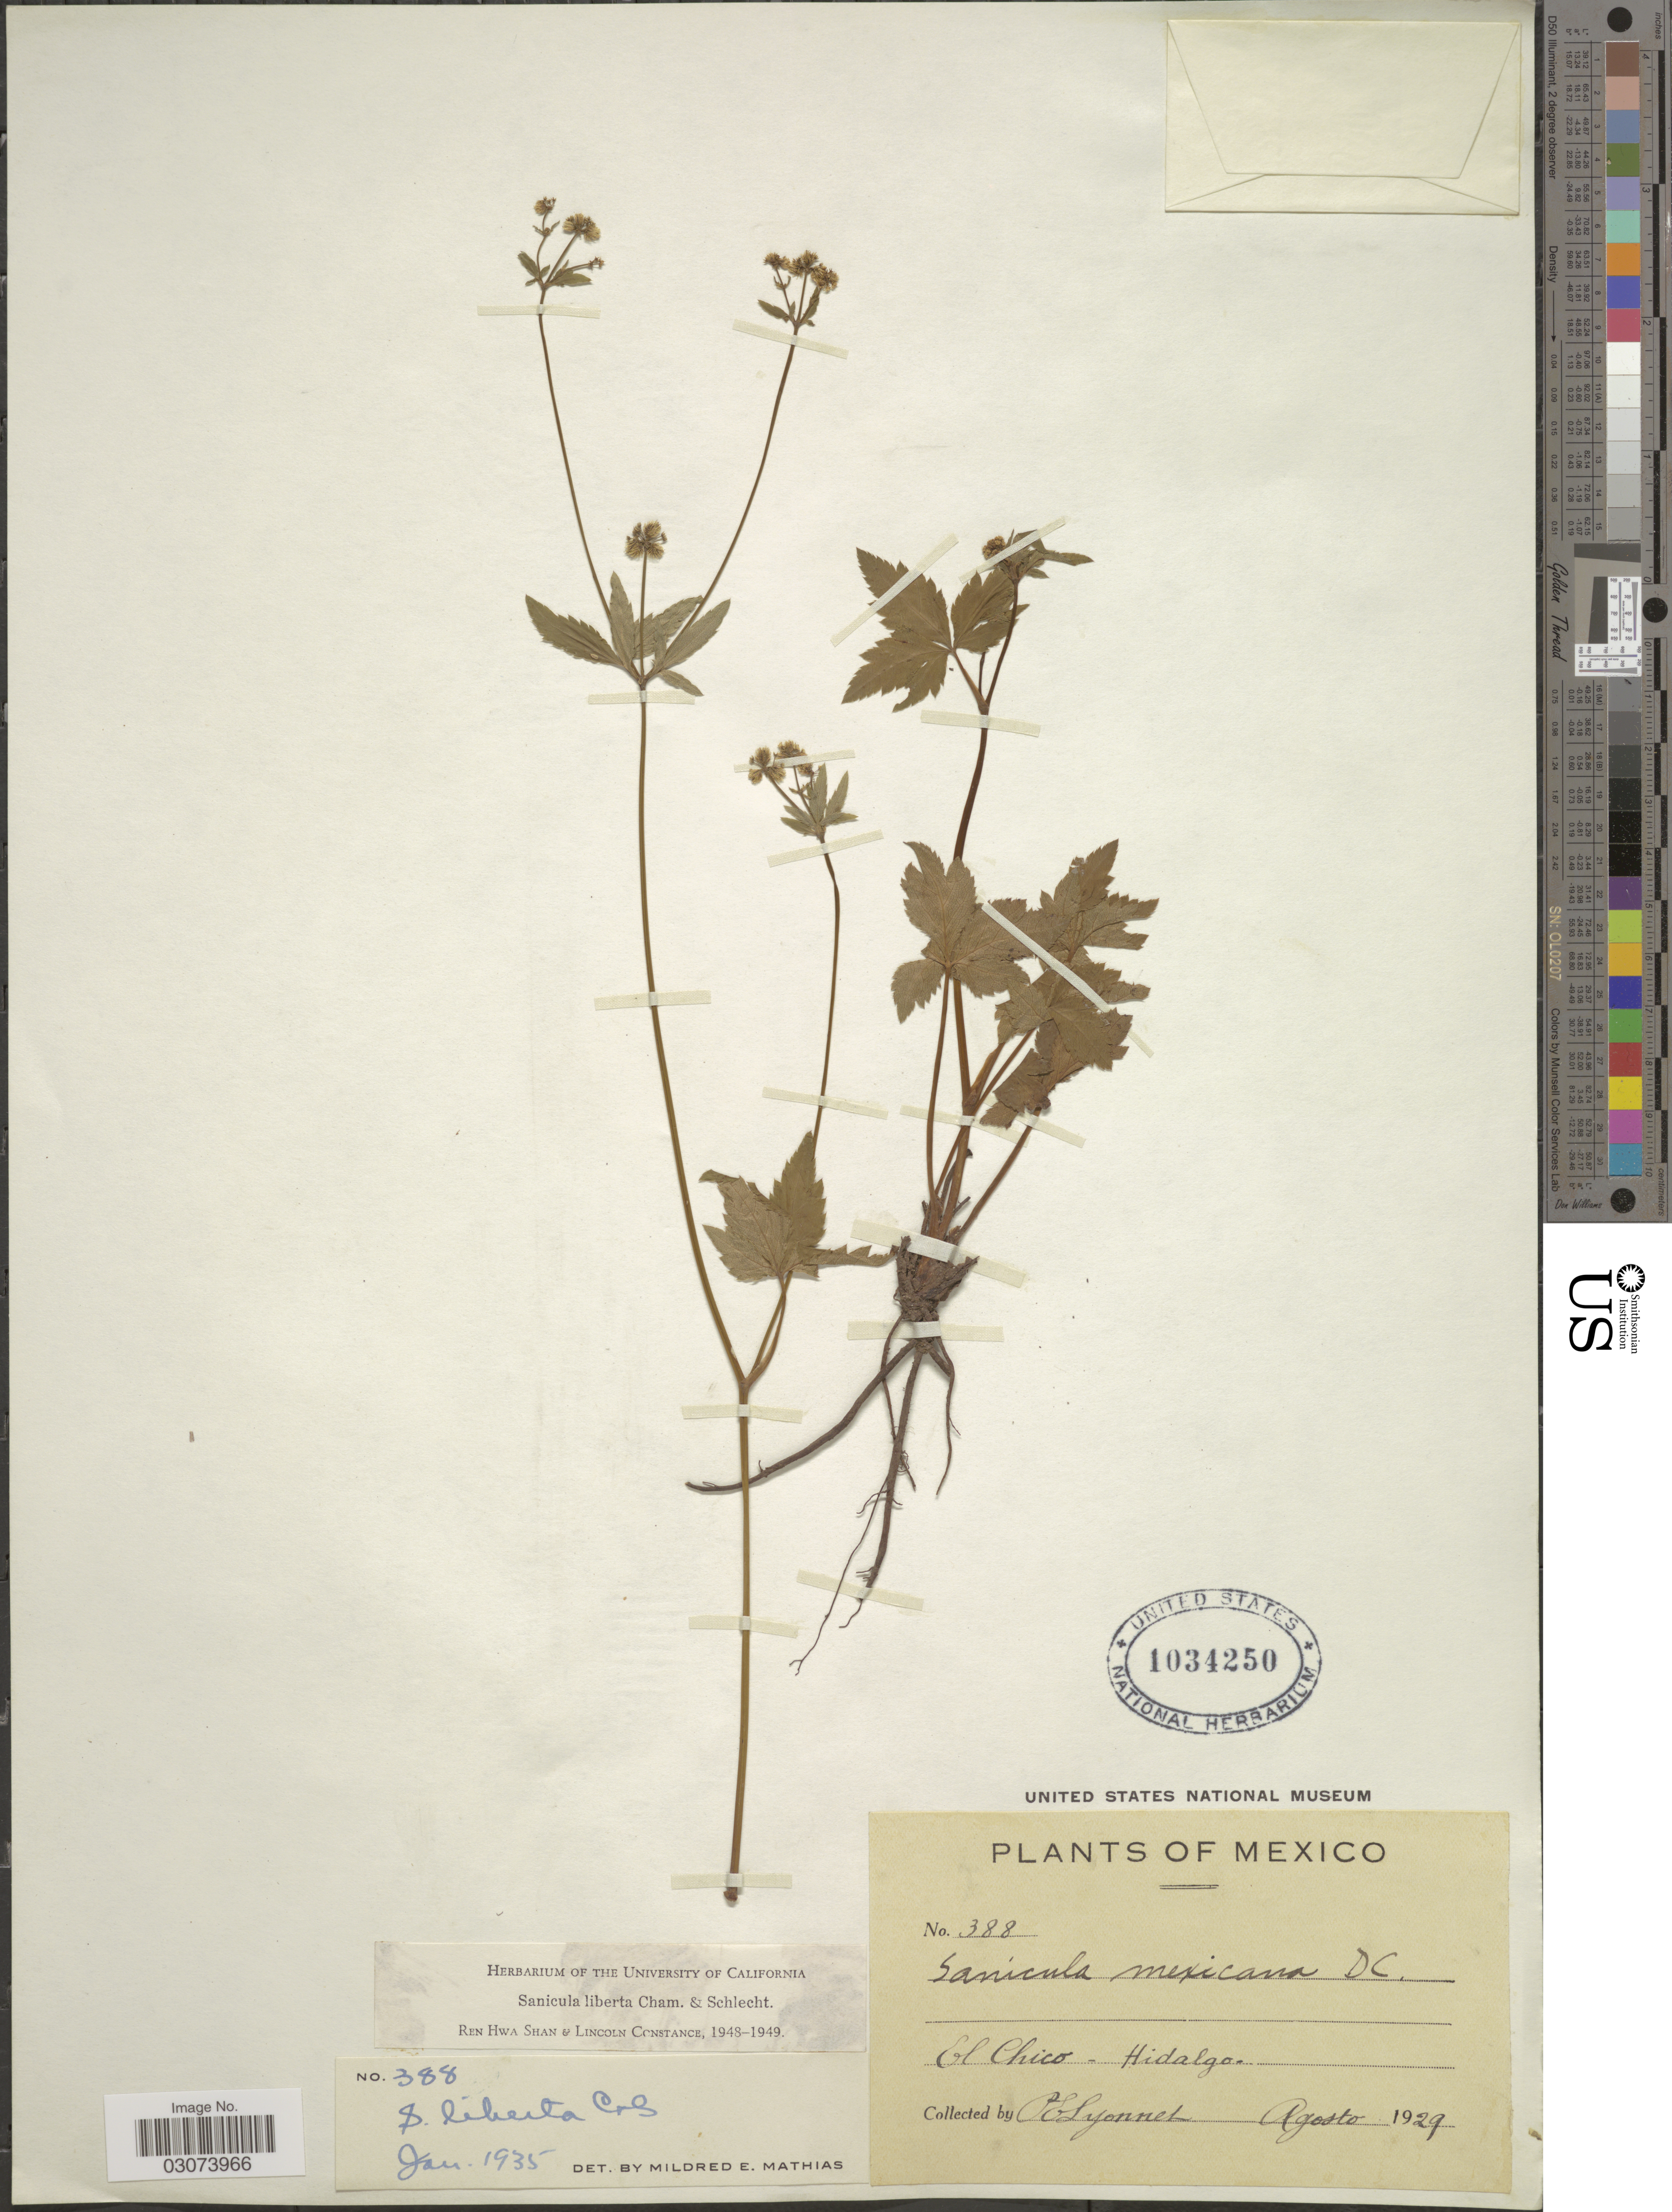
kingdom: Plantae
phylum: Tracheophyta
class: Magnoliopsida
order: Apiales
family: Apiaceae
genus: Sanicula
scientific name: Sanicula liberta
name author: Cham. & Schltdl.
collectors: E. Lyonnet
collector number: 388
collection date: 1929-08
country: Mexico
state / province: Hidalgo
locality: El Chico.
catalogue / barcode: US 1034250